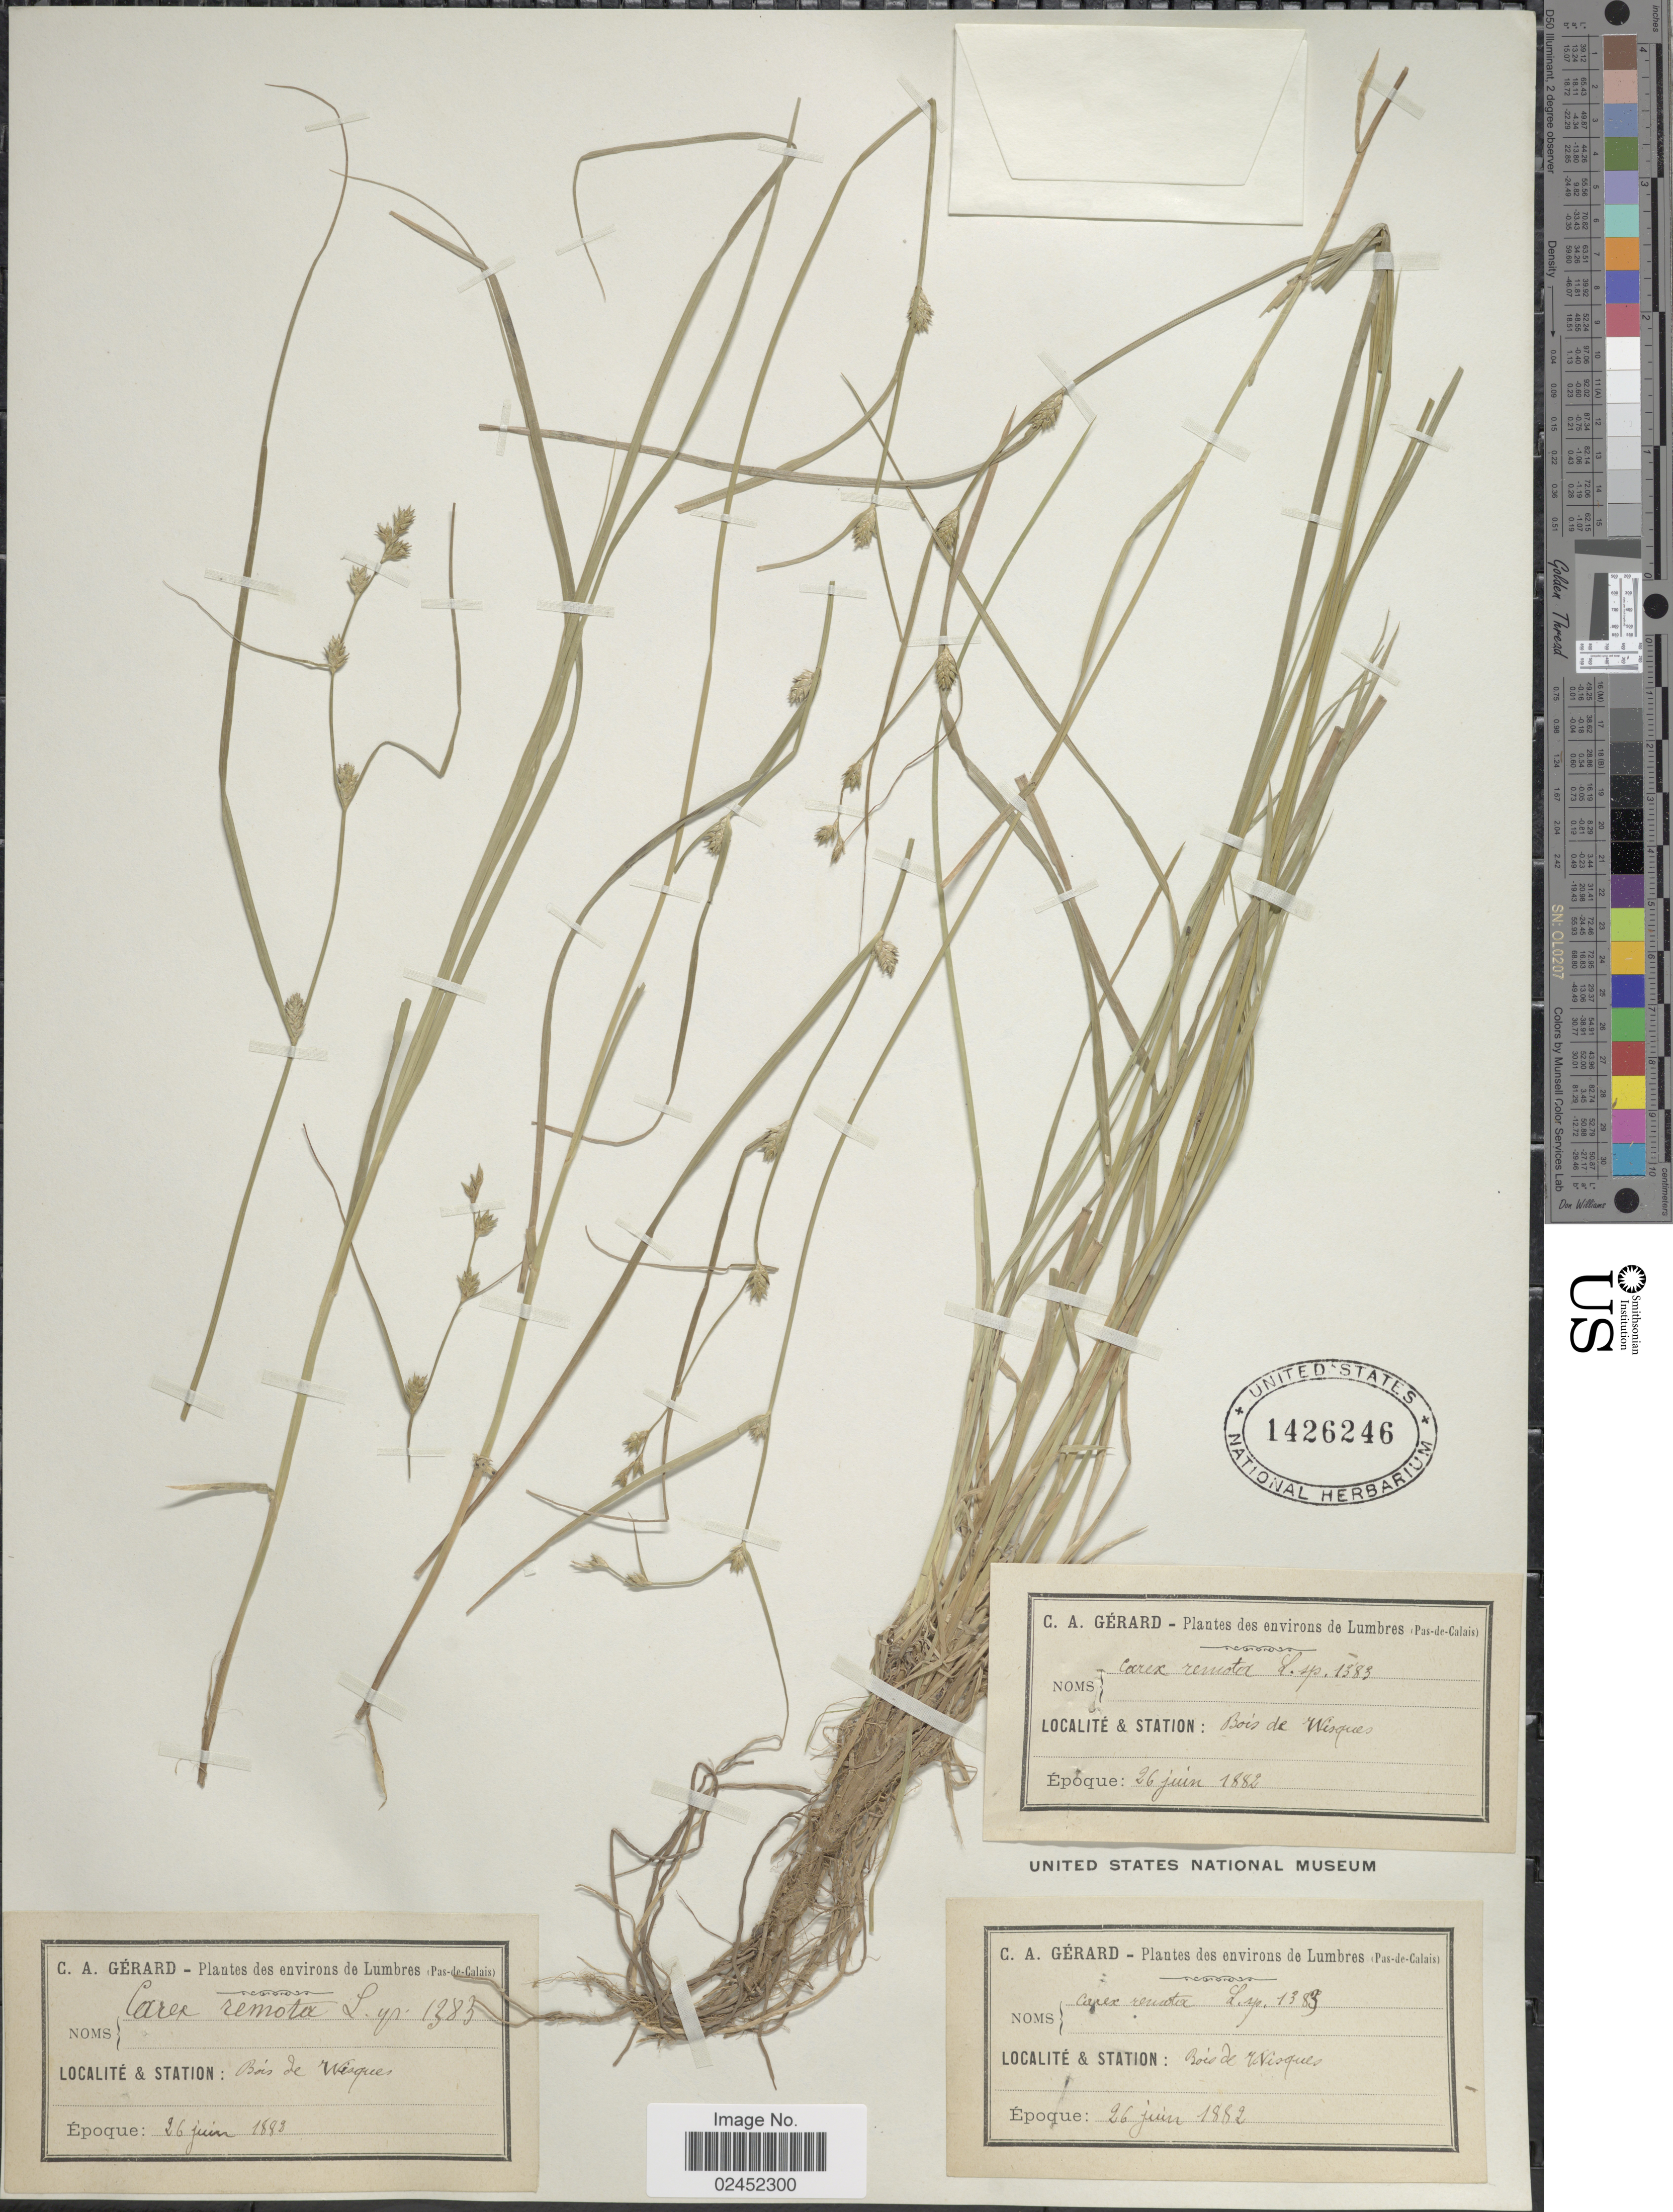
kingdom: Plantae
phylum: Tracheophyta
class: Liliopsida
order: Poales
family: Cyperaceae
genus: Carex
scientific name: Carex remota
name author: L.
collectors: C. Gerard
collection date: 1882-06-26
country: France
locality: Environs de Lumbres (Pas-de-Calais). Bois de Wisques.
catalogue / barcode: US 1426246